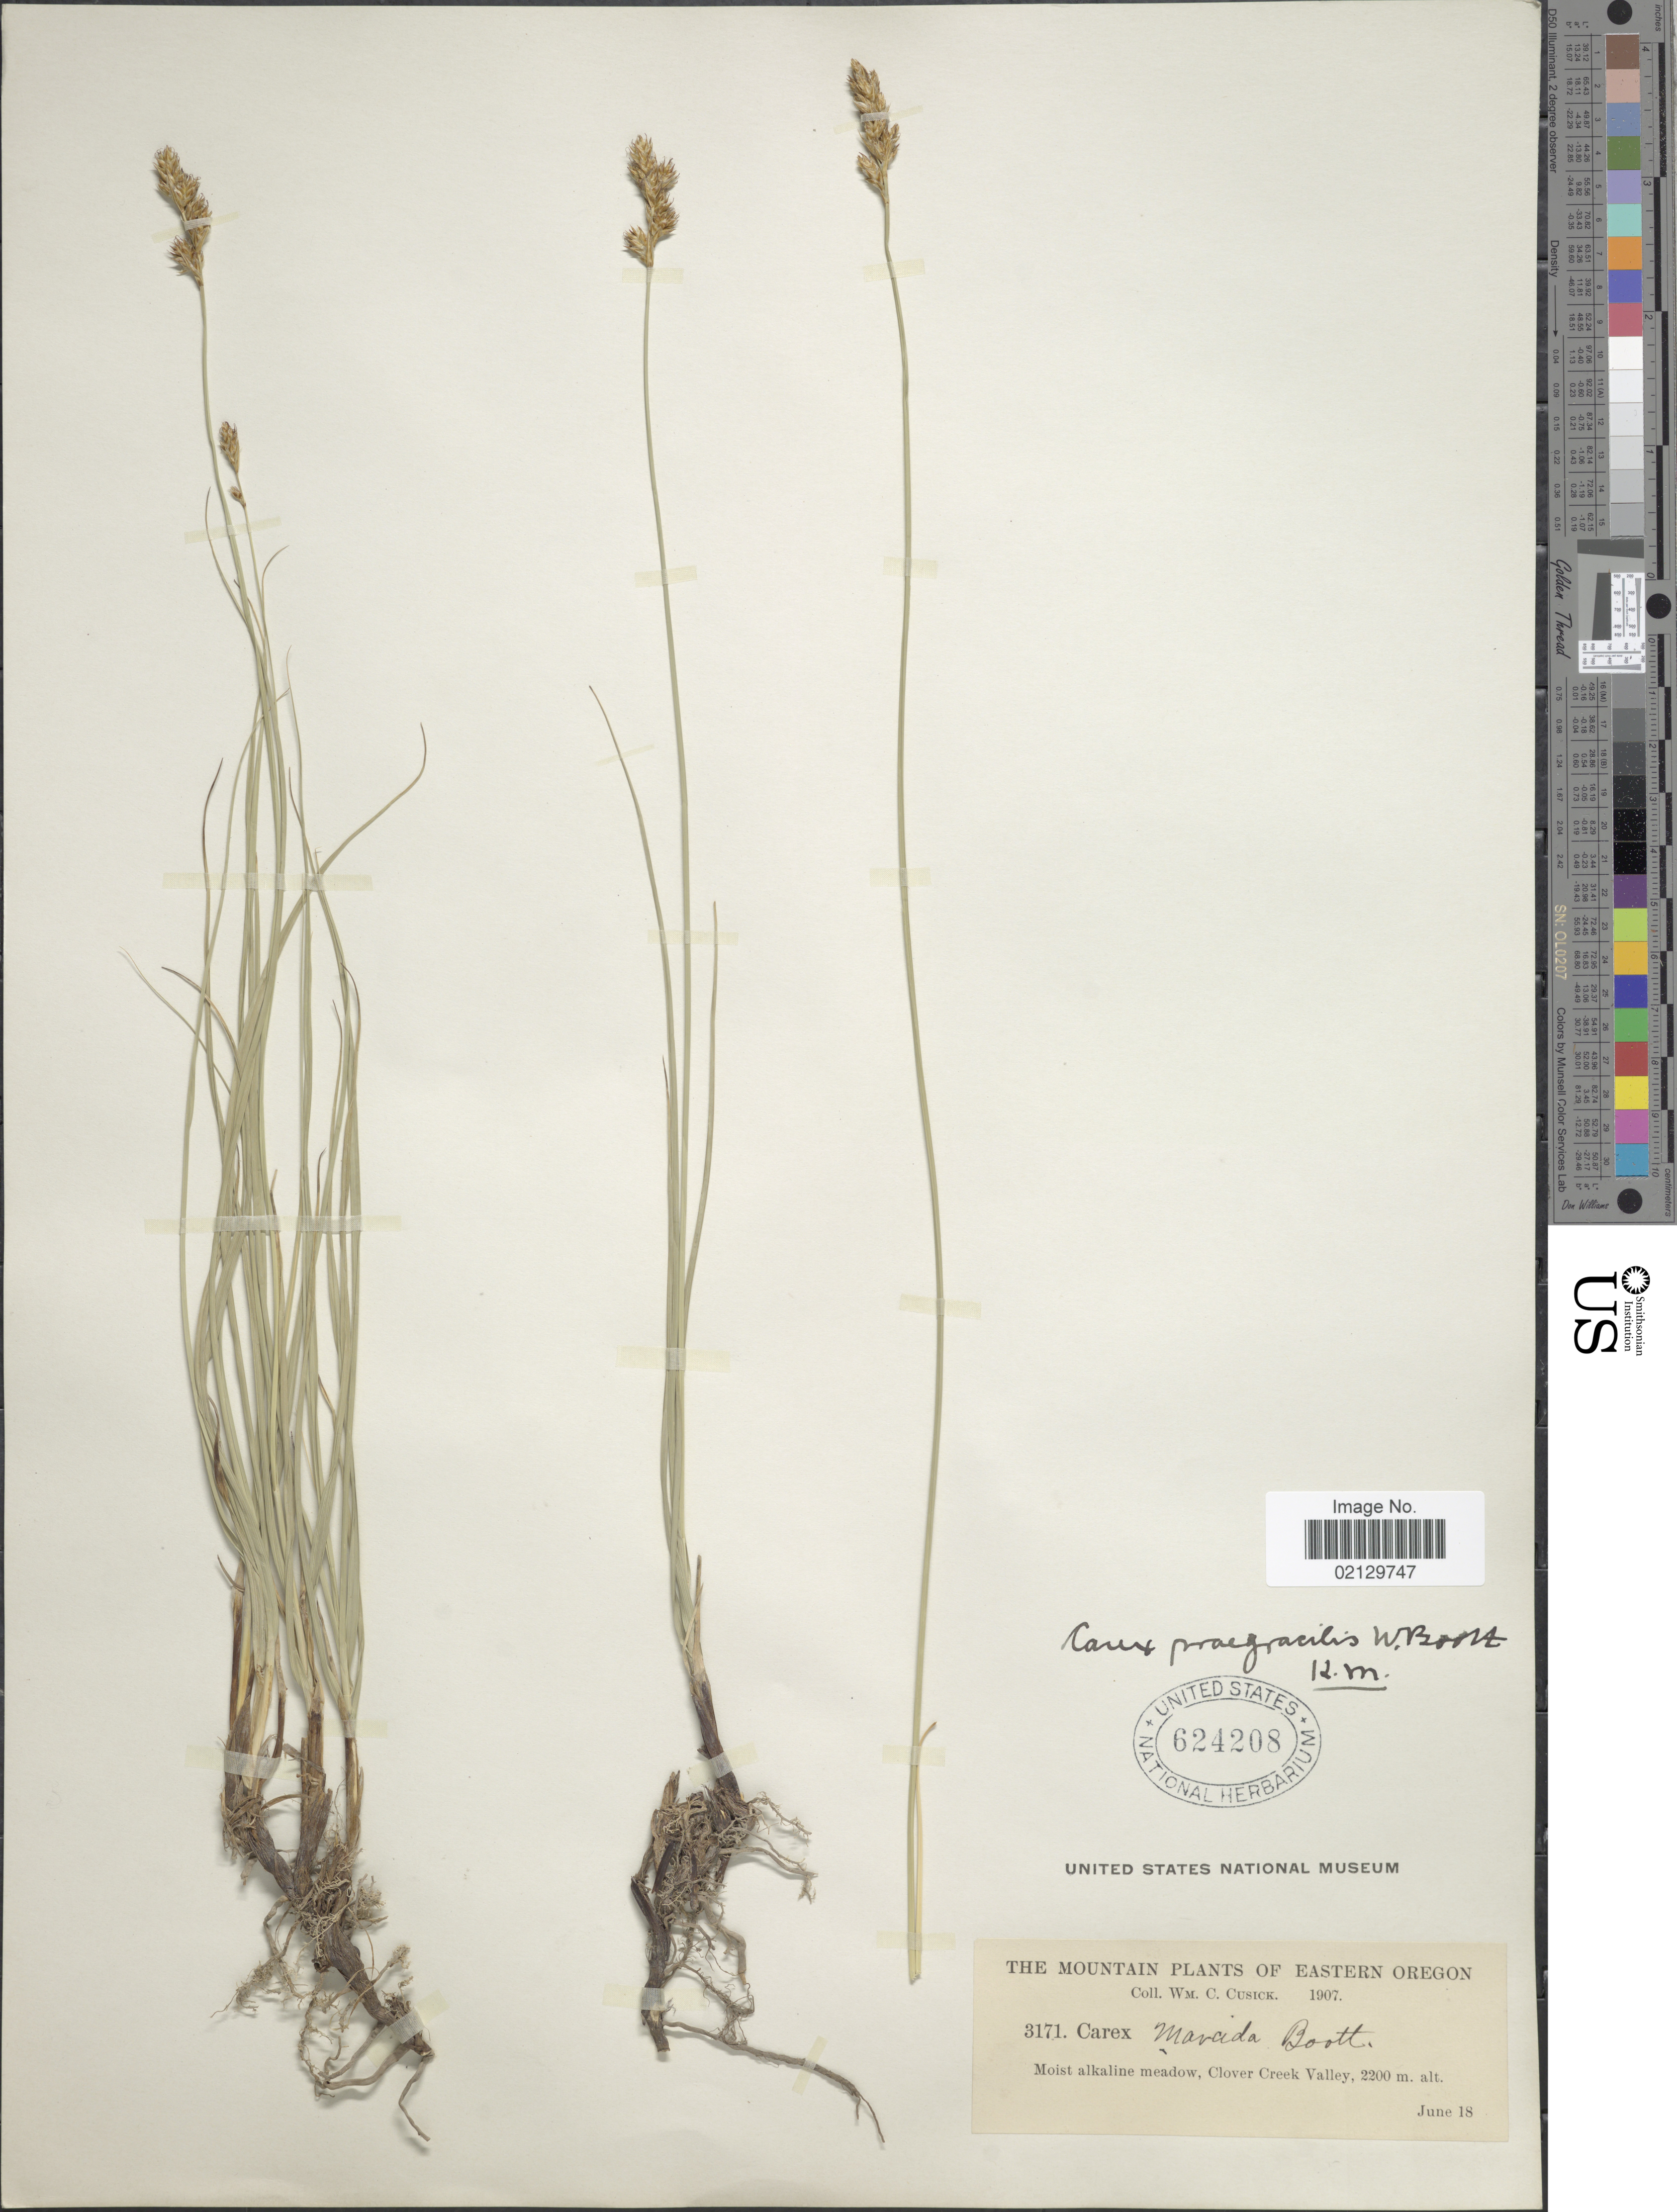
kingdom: Plantae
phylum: Tracheophyta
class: Liliopsida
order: Poales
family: Cyperaceae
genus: Carex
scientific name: Carex praegracilis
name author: W. Boott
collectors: W. C. Cusick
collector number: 3171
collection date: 1907-06-18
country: United States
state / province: Oregon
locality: Eastern Oregon, Moist Alkaline meadow, Clover Creek Valley.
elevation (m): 2200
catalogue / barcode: US 624208